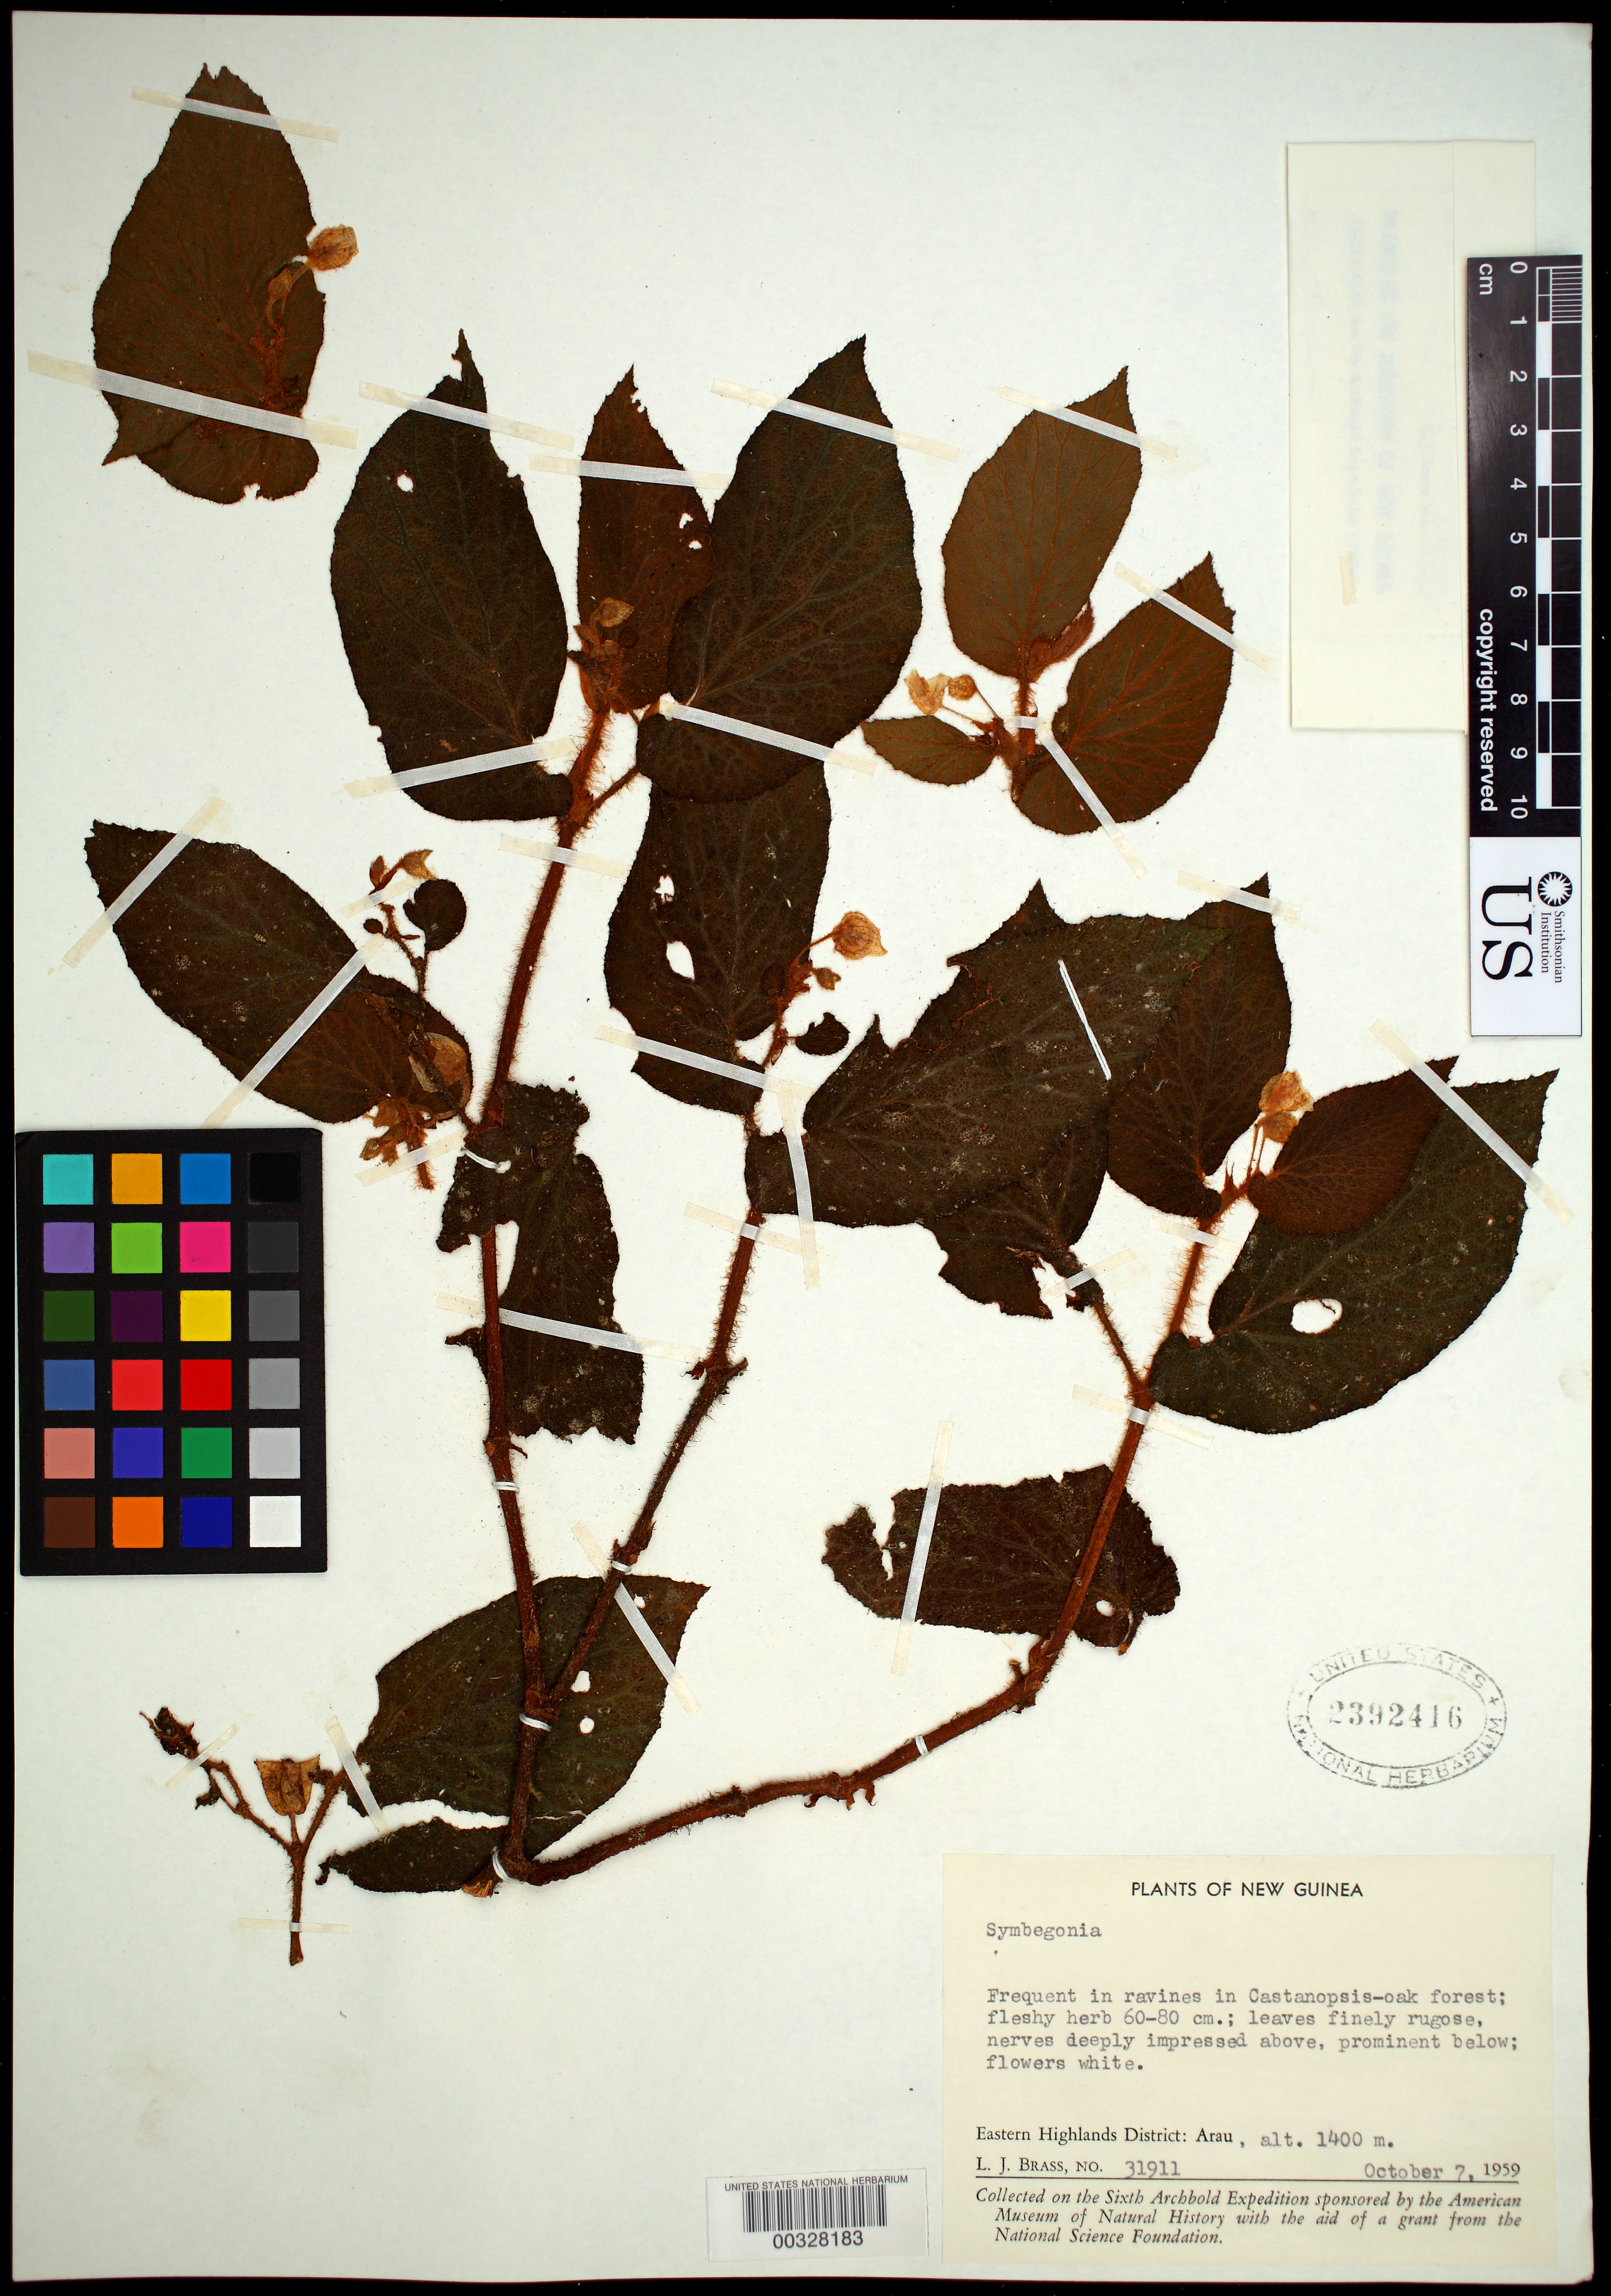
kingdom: Plantae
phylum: Tracheophyta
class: Magnoliopsida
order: Cucurbitales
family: Begoniaceae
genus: Begonia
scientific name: Begonia sp.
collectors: L. J. Brass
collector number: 31911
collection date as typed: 07 Oct 1959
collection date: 1959-10-07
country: Papua New Guinea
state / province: Eastern Highlands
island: New Guinea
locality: Arau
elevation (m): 1400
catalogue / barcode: US 2392416